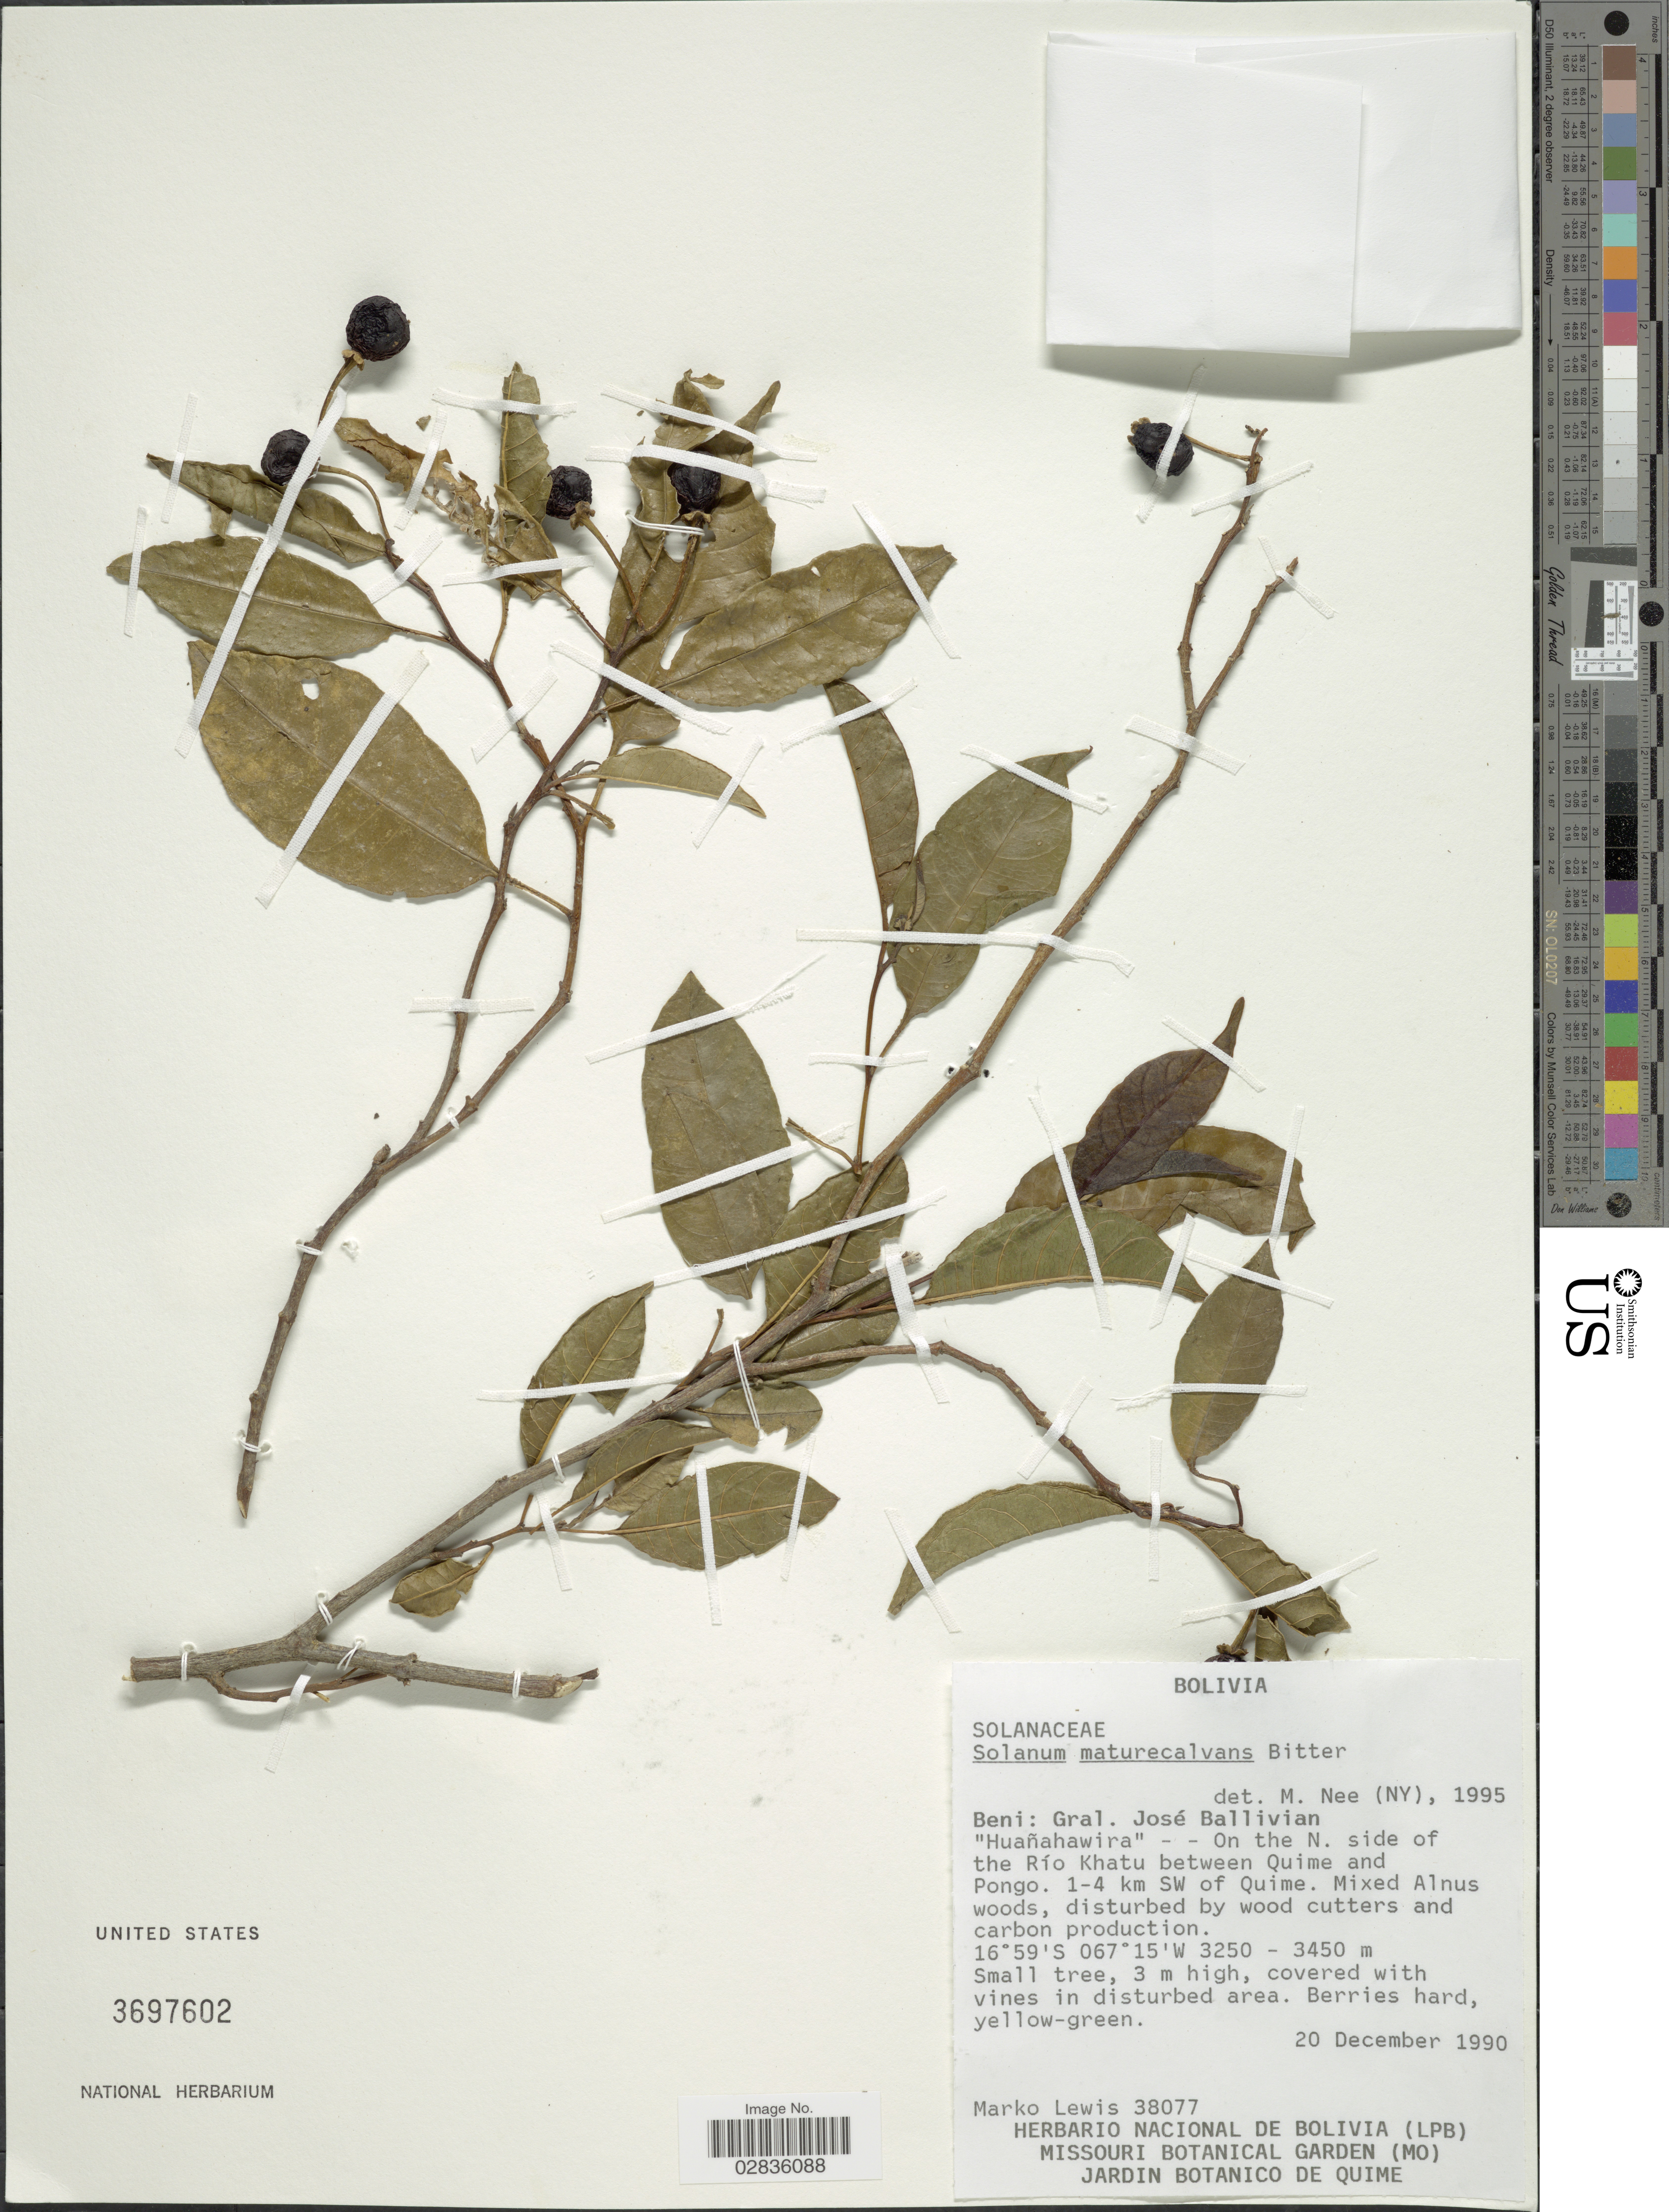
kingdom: Plantae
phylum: Tracheophyta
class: Magnoliopsida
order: Solanales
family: Solanaceae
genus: Solanum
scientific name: Solanum maturecalvans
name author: Bitter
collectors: M. A. Lewis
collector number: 38077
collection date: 1990-12-20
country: Bolivia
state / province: Beni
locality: Gral. José Ballivian. "Huañahawira" - - On the N. side of the Río Khatu between Quime and Pongo. 1-4 km SW of Quime.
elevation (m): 3250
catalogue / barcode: US 3697602